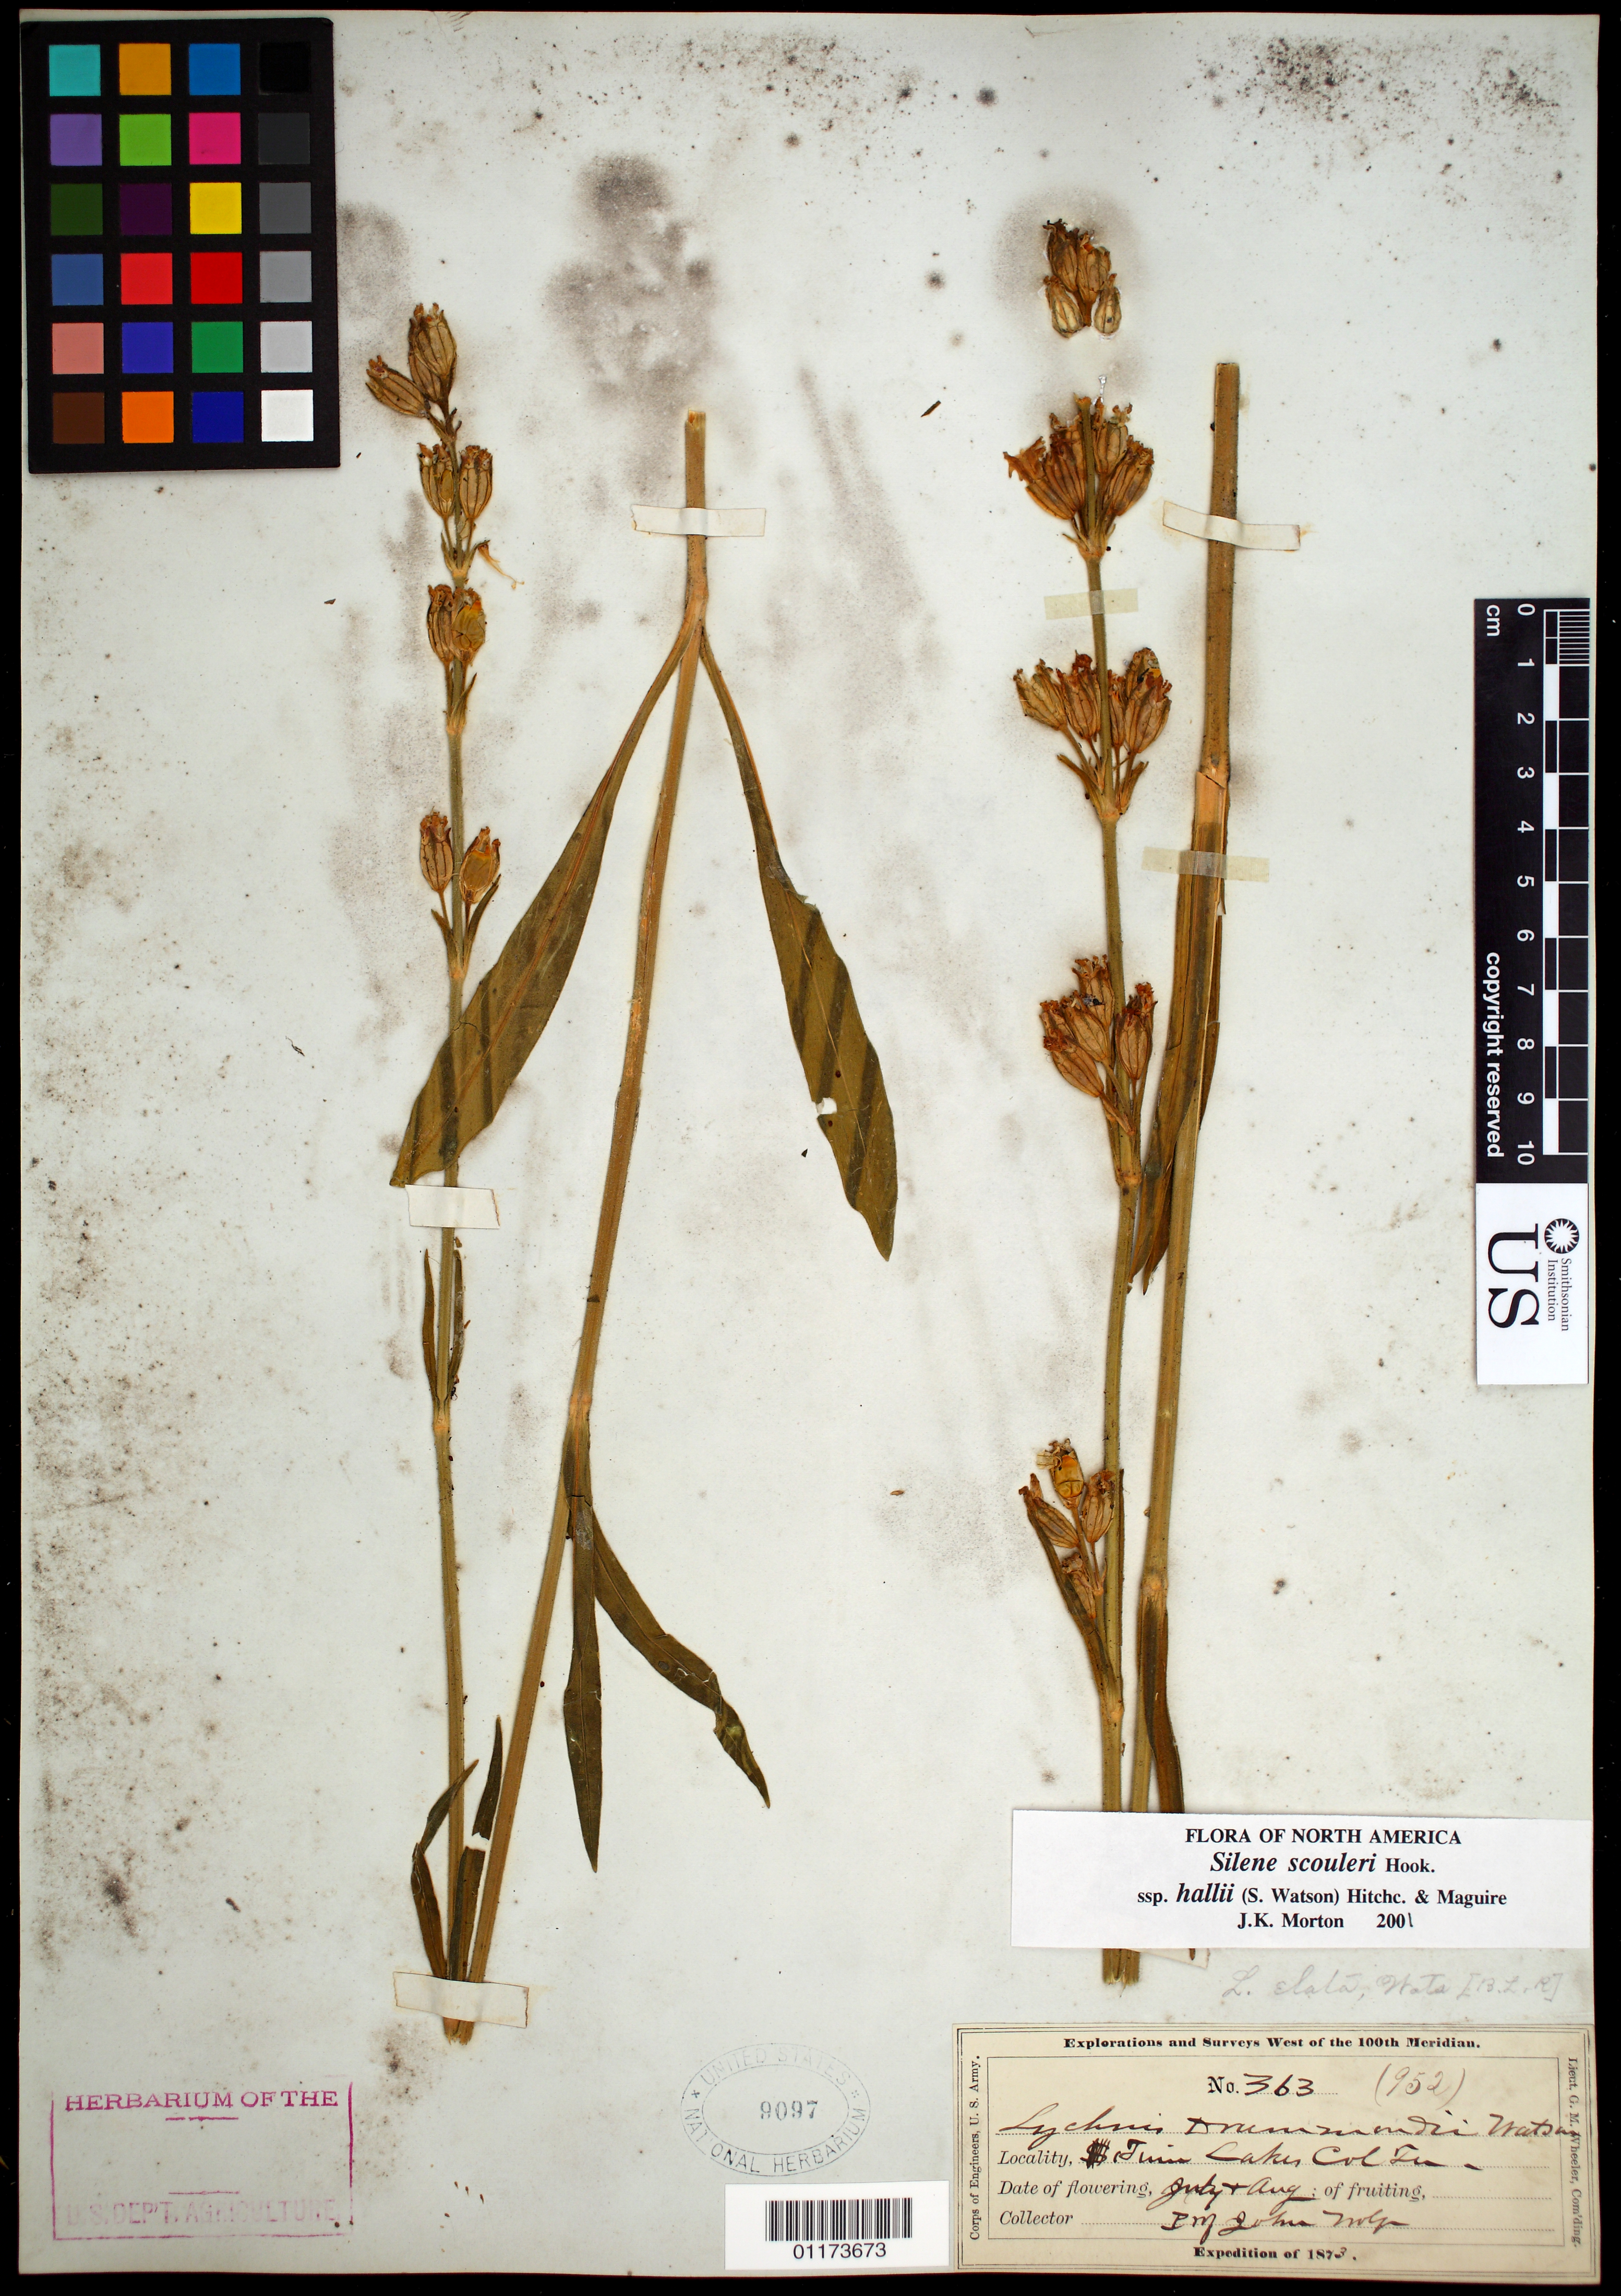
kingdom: Plantae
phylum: Tracheophyta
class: Magnoliopsida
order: Caryophyllales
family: Caryophyllaceae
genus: Silene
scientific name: Silene scouleri subsp. hallii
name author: (S. Watson) C.L. Hitchc. & Maguire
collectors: J. Wolf & J. T. Rothrock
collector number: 363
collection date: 1873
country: United States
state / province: Colorado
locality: Twin Lake.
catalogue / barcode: US 9097